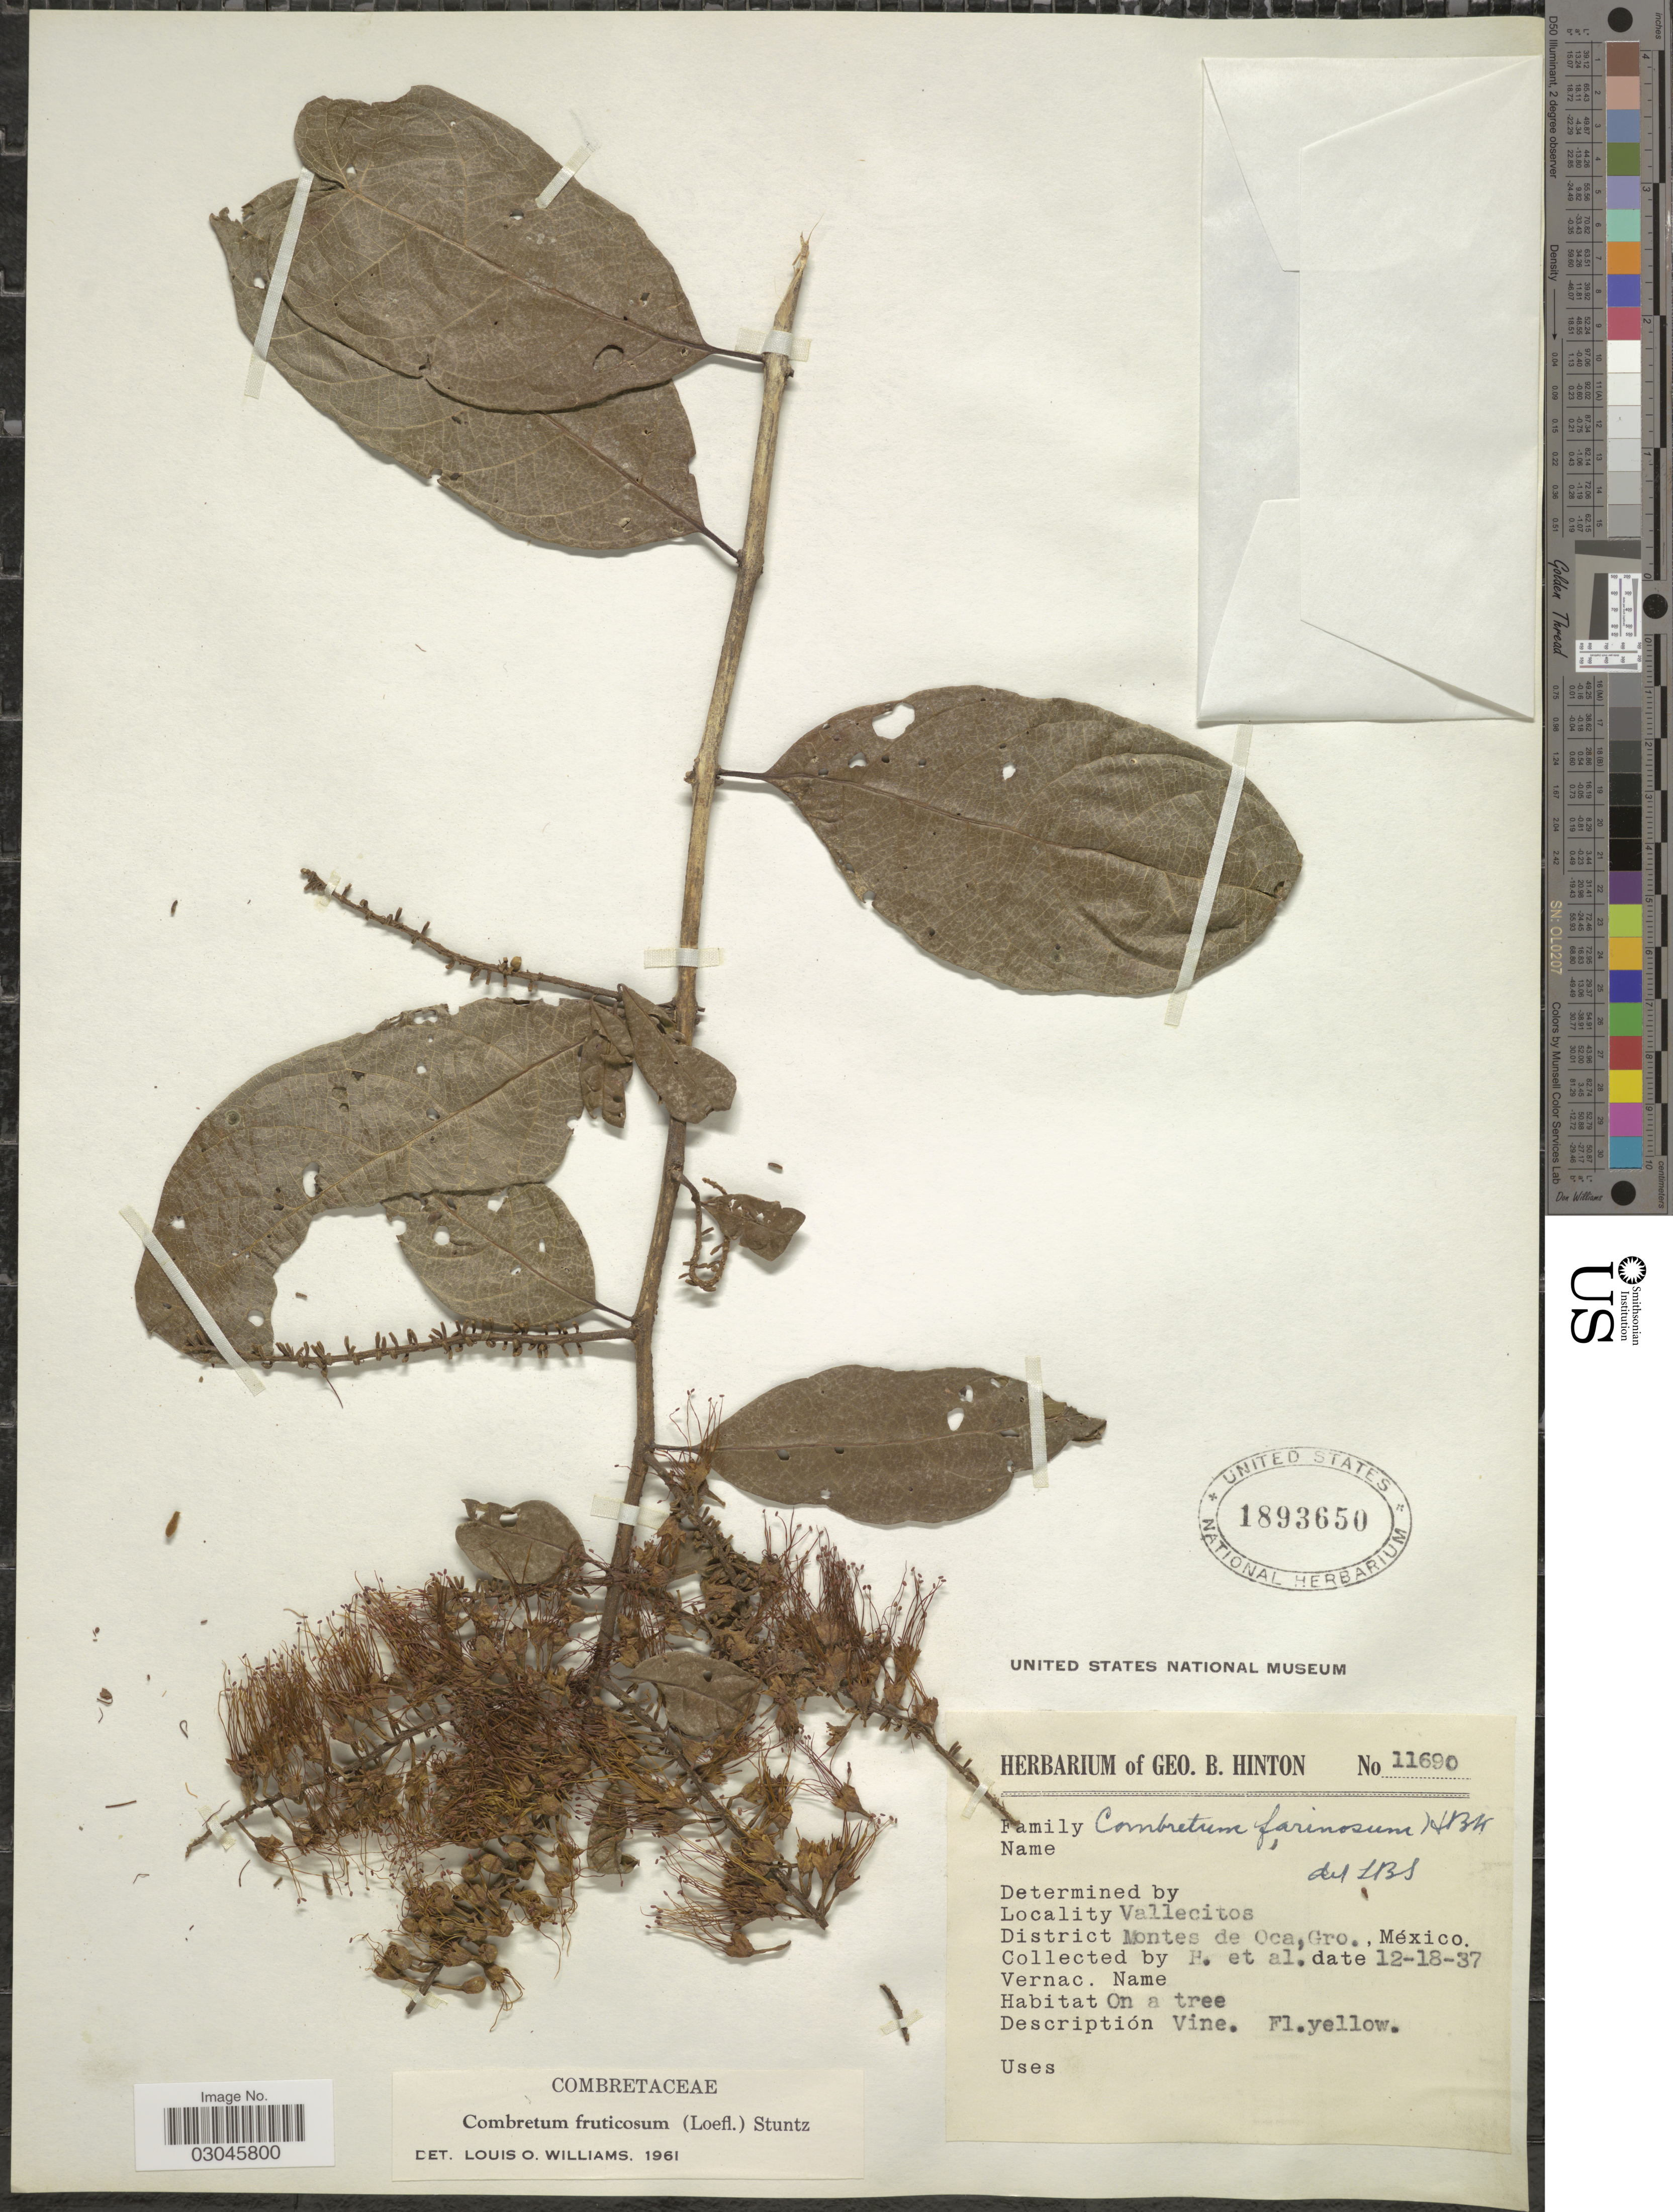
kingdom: Plantae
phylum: Tracheophyta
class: Magnoliopsida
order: Myrtales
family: Combretaceae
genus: Combretum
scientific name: Combretum fruticosum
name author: (Loefl.) Stuntz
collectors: G. B. Hinton & et al.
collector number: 11690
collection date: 1937-12-18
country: Mexico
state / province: Guerrero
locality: Vallecitos, District Montes de Oca.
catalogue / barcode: US 1893650